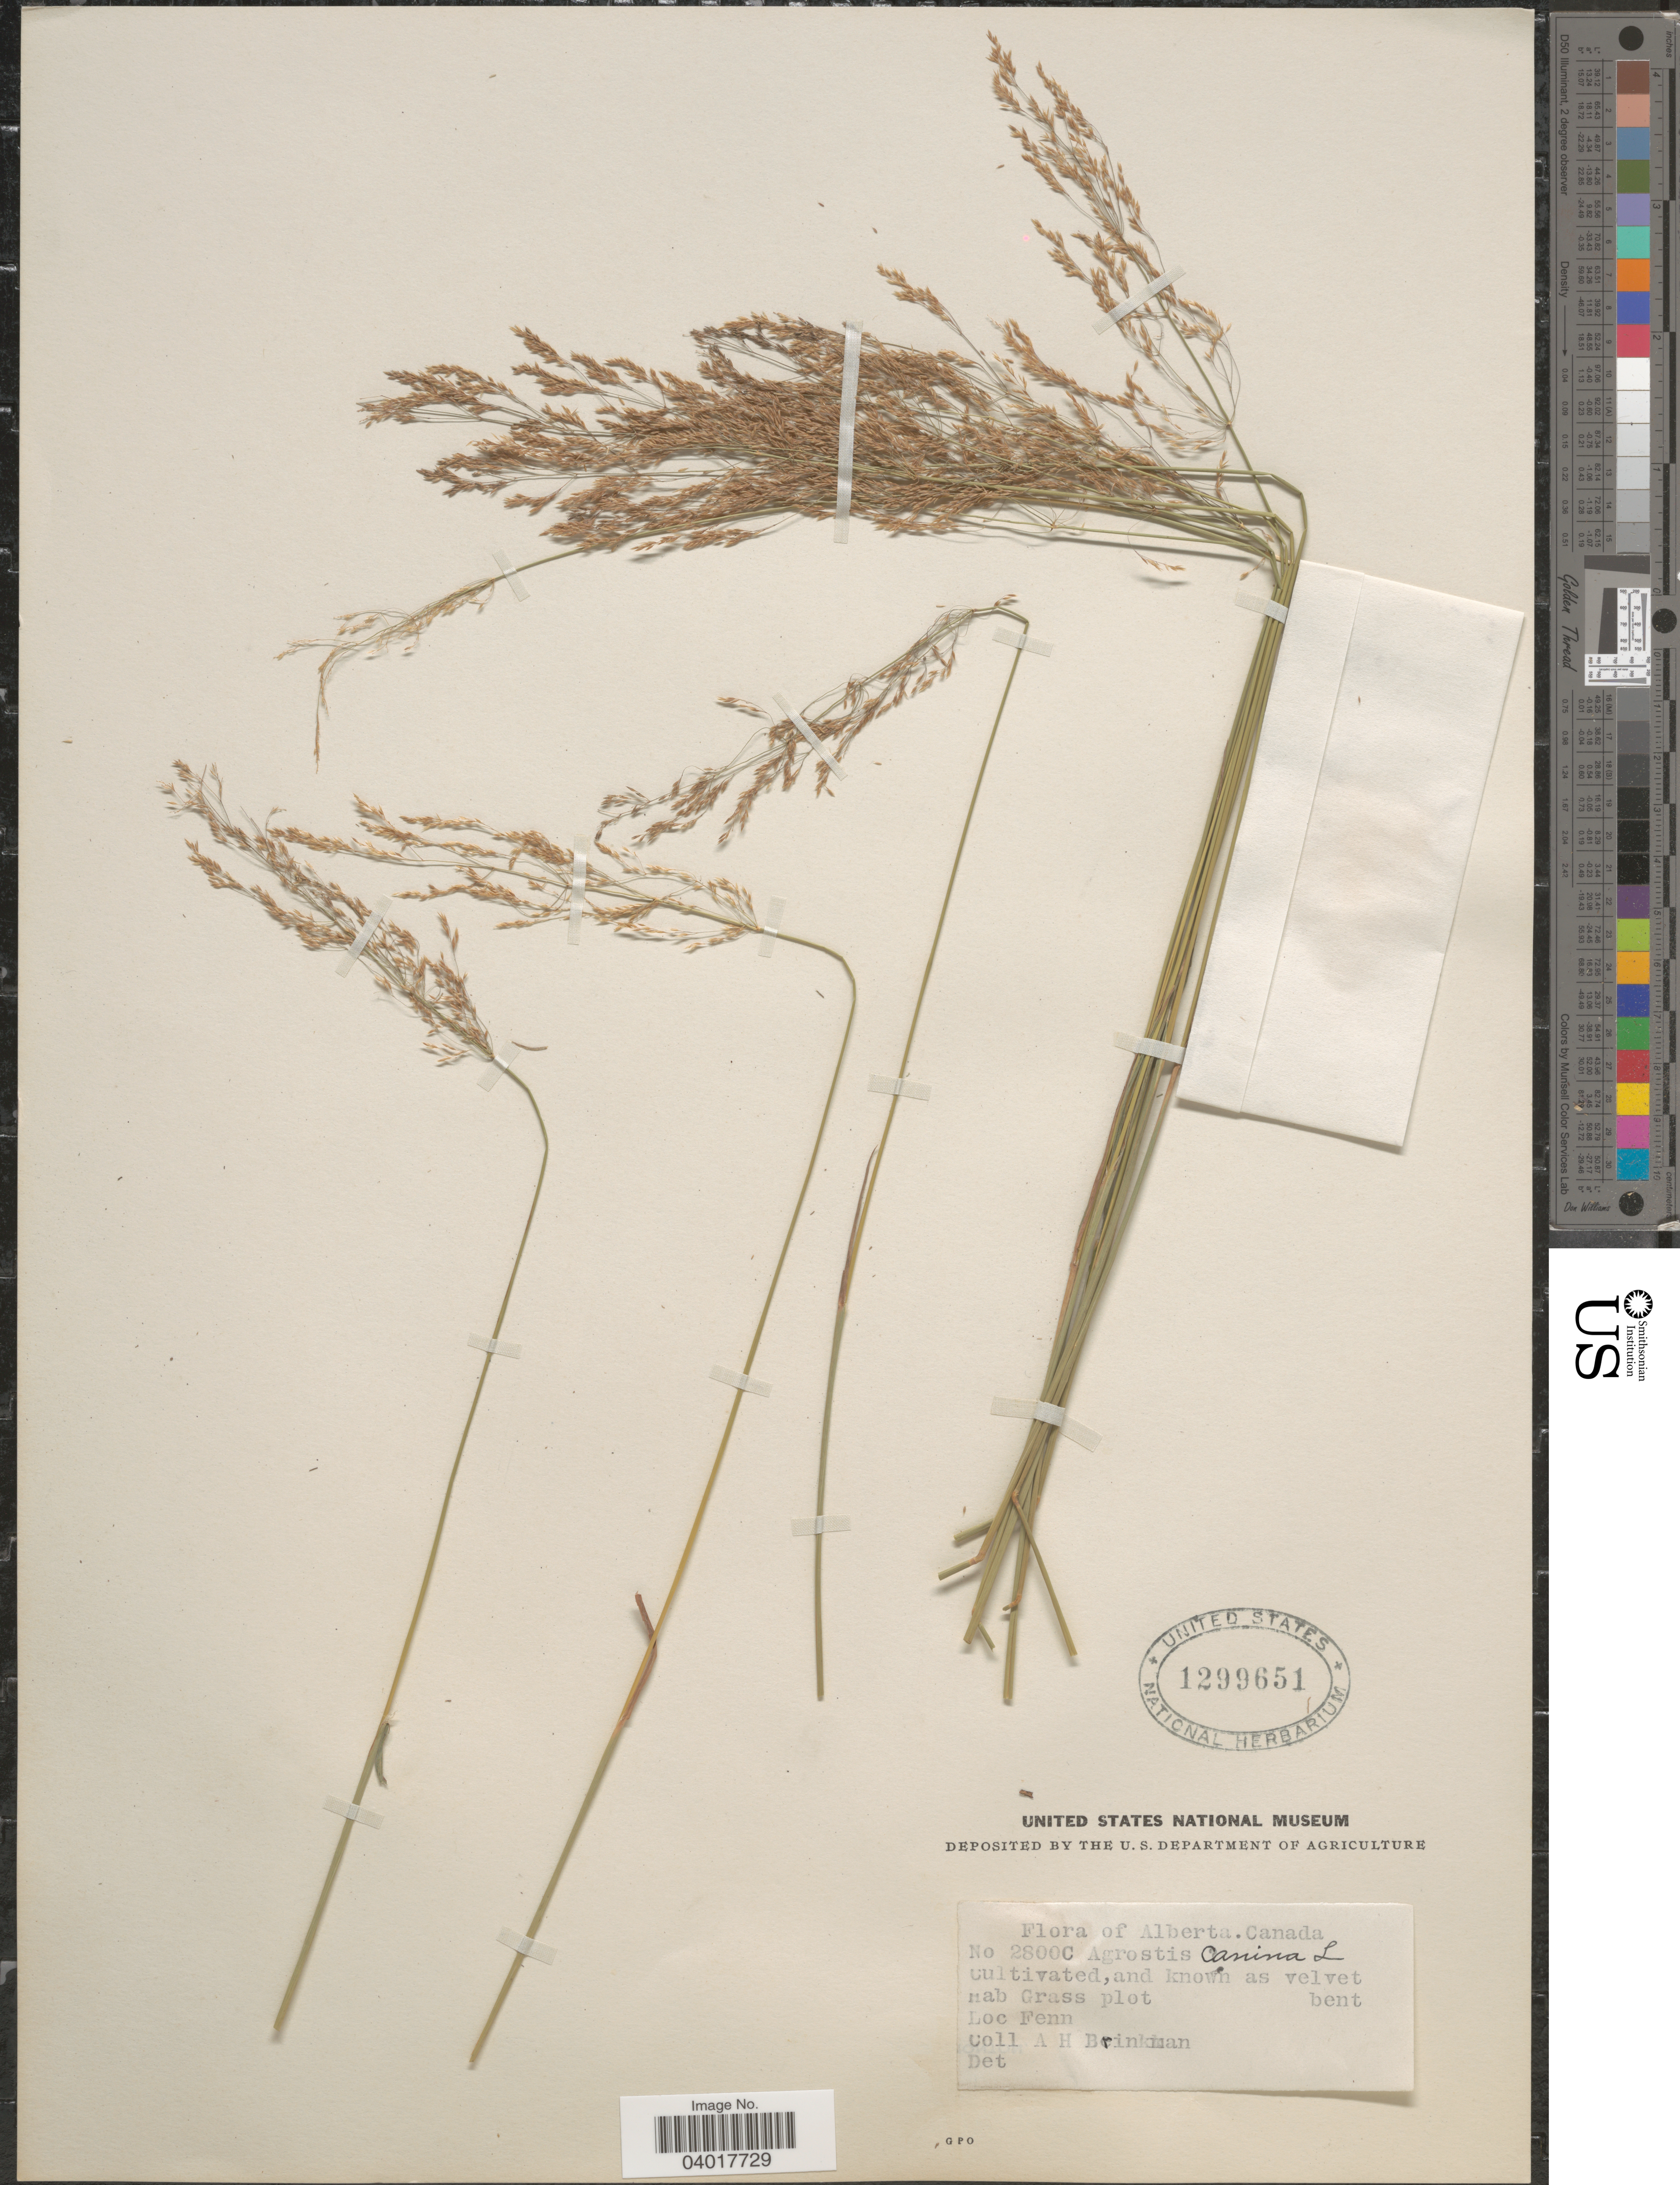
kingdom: Plantae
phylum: Tracheophyta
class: Liliopsida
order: Poales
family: Poaceae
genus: Agrostis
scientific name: Agrostis canina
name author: L.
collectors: A. Brinkman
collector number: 2800C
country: Canada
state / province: Alberta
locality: Fenn.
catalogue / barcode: US 1299651